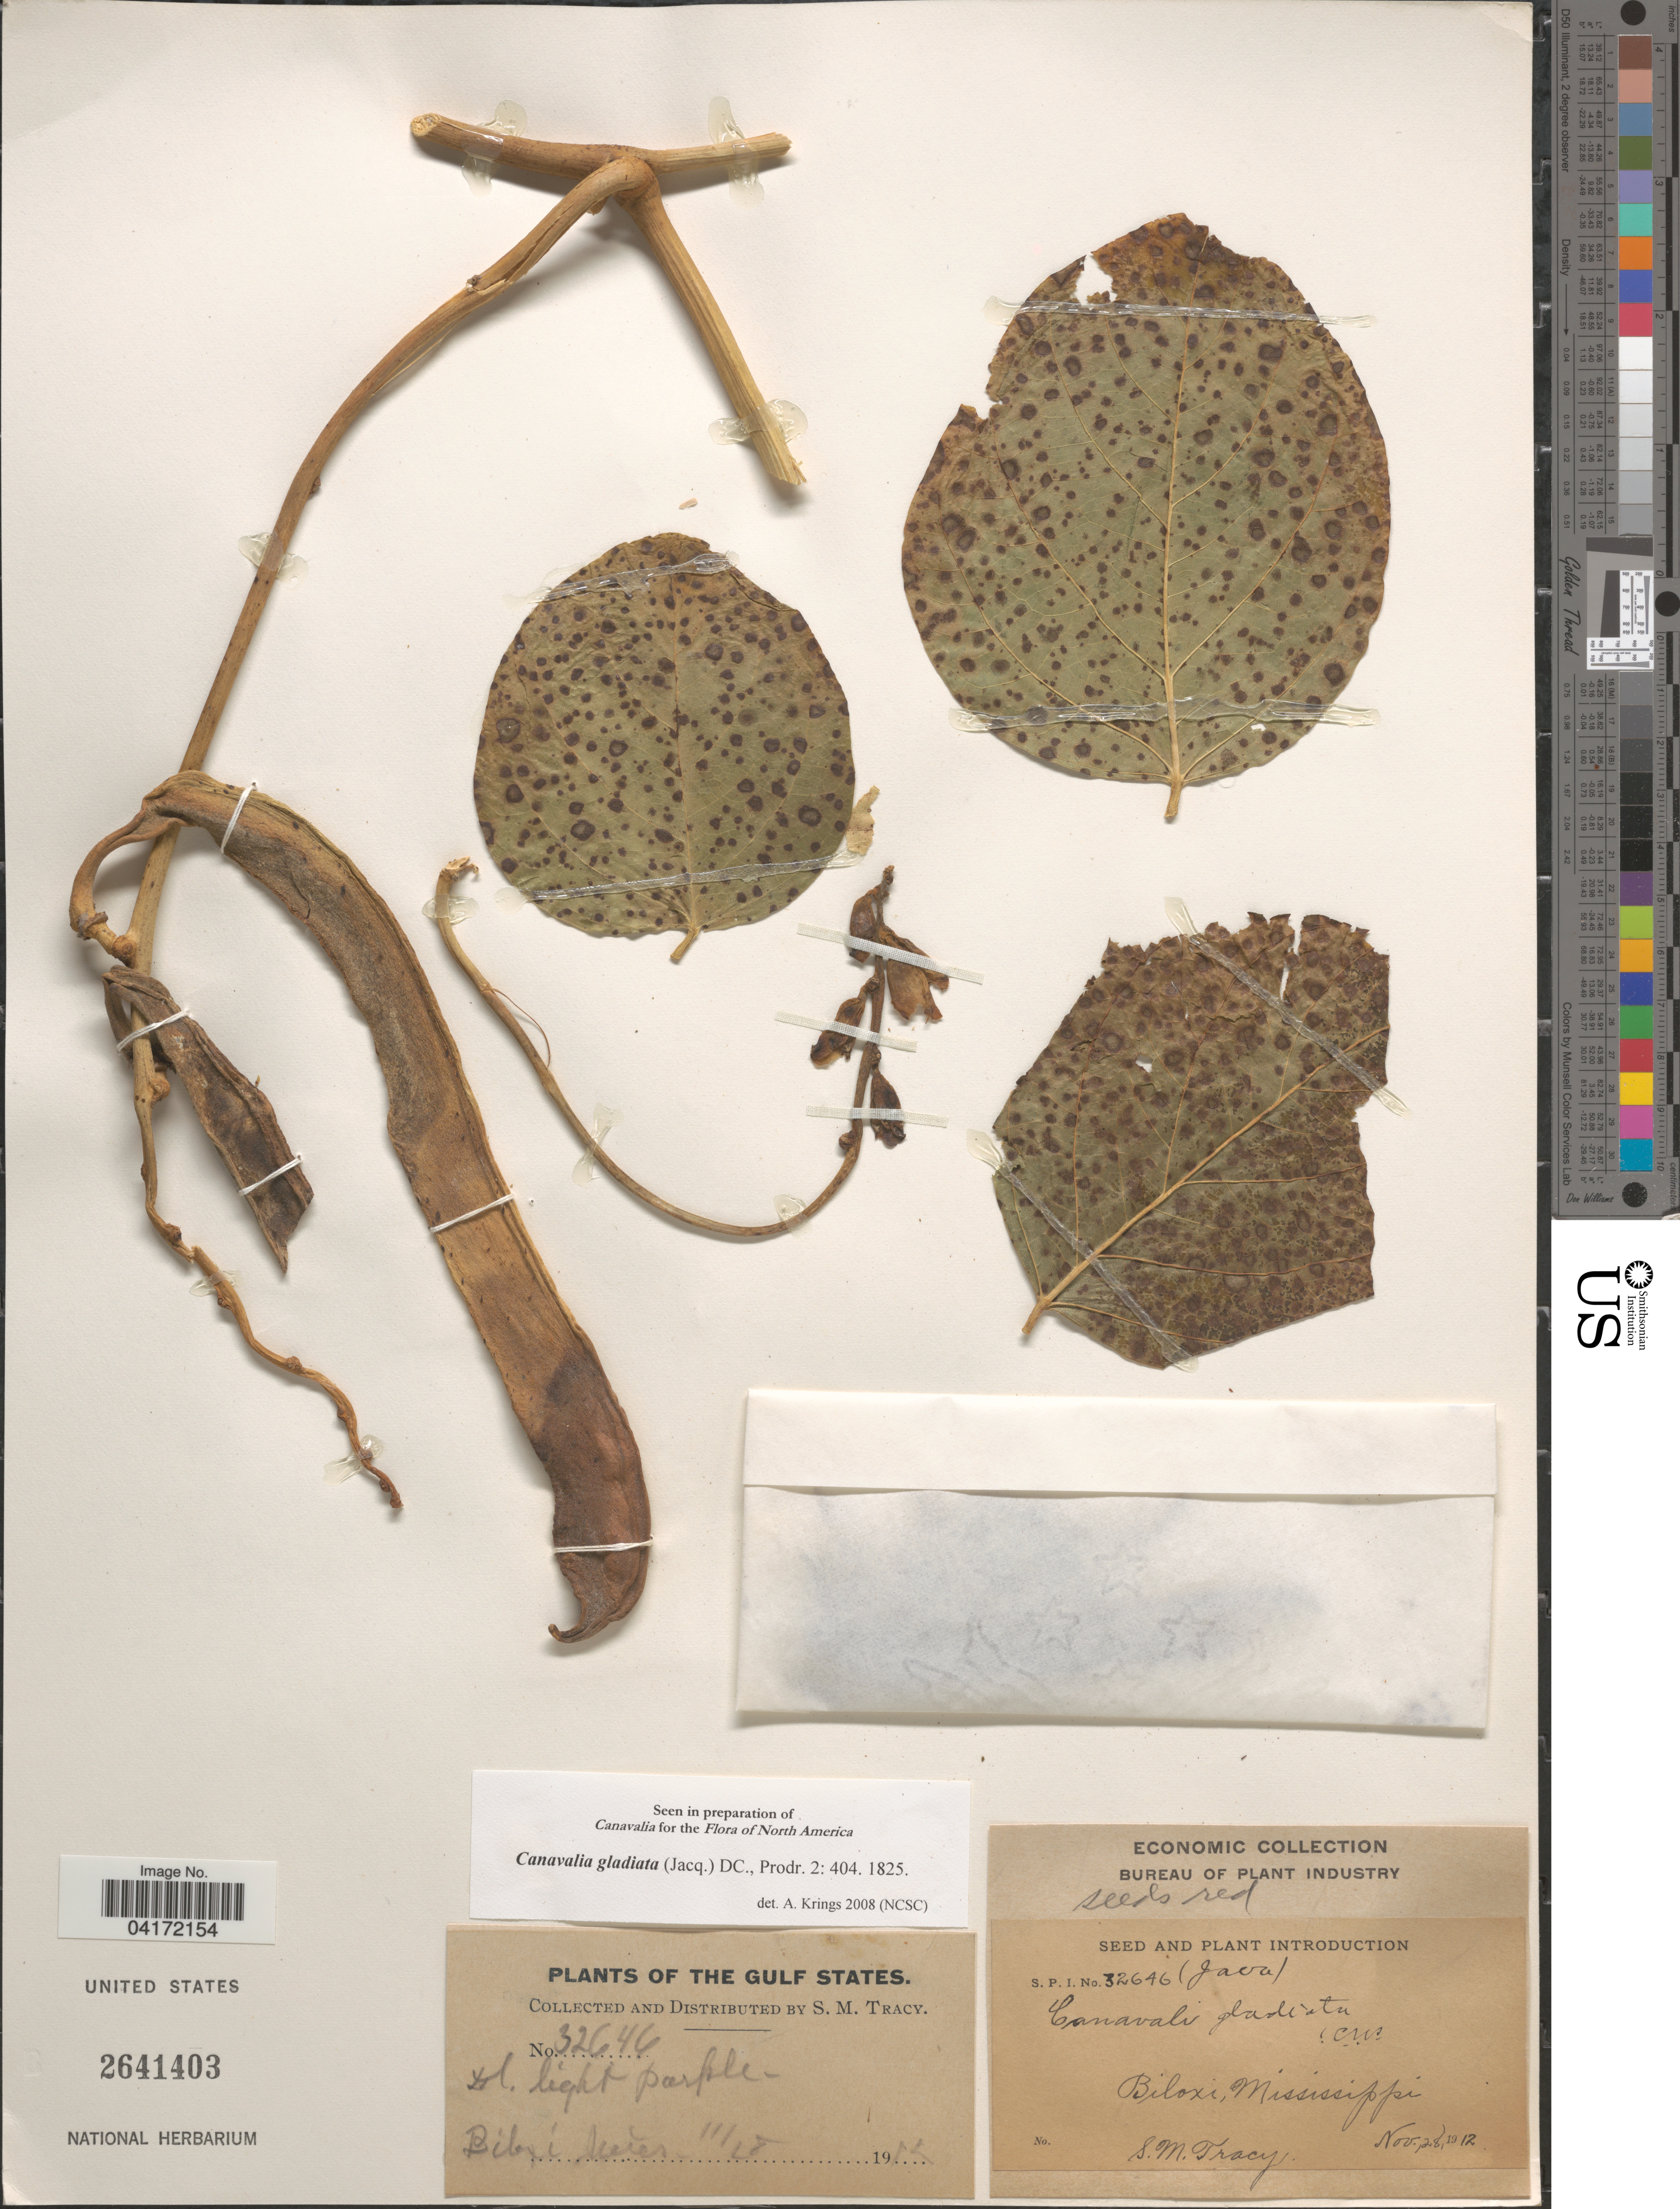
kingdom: Plantae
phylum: Tracheophyta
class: Magnoliopsida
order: Fabales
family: Fabaceae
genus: Canavalia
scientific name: Canavalia gladiata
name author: (Jacq.) DC.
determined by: Krings, A.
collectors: S. M. Tracy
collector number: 32646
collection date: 1912-11-28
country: United States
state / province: Mississippi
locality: The Gulf States. Biloxi.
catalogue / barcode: US 2641403